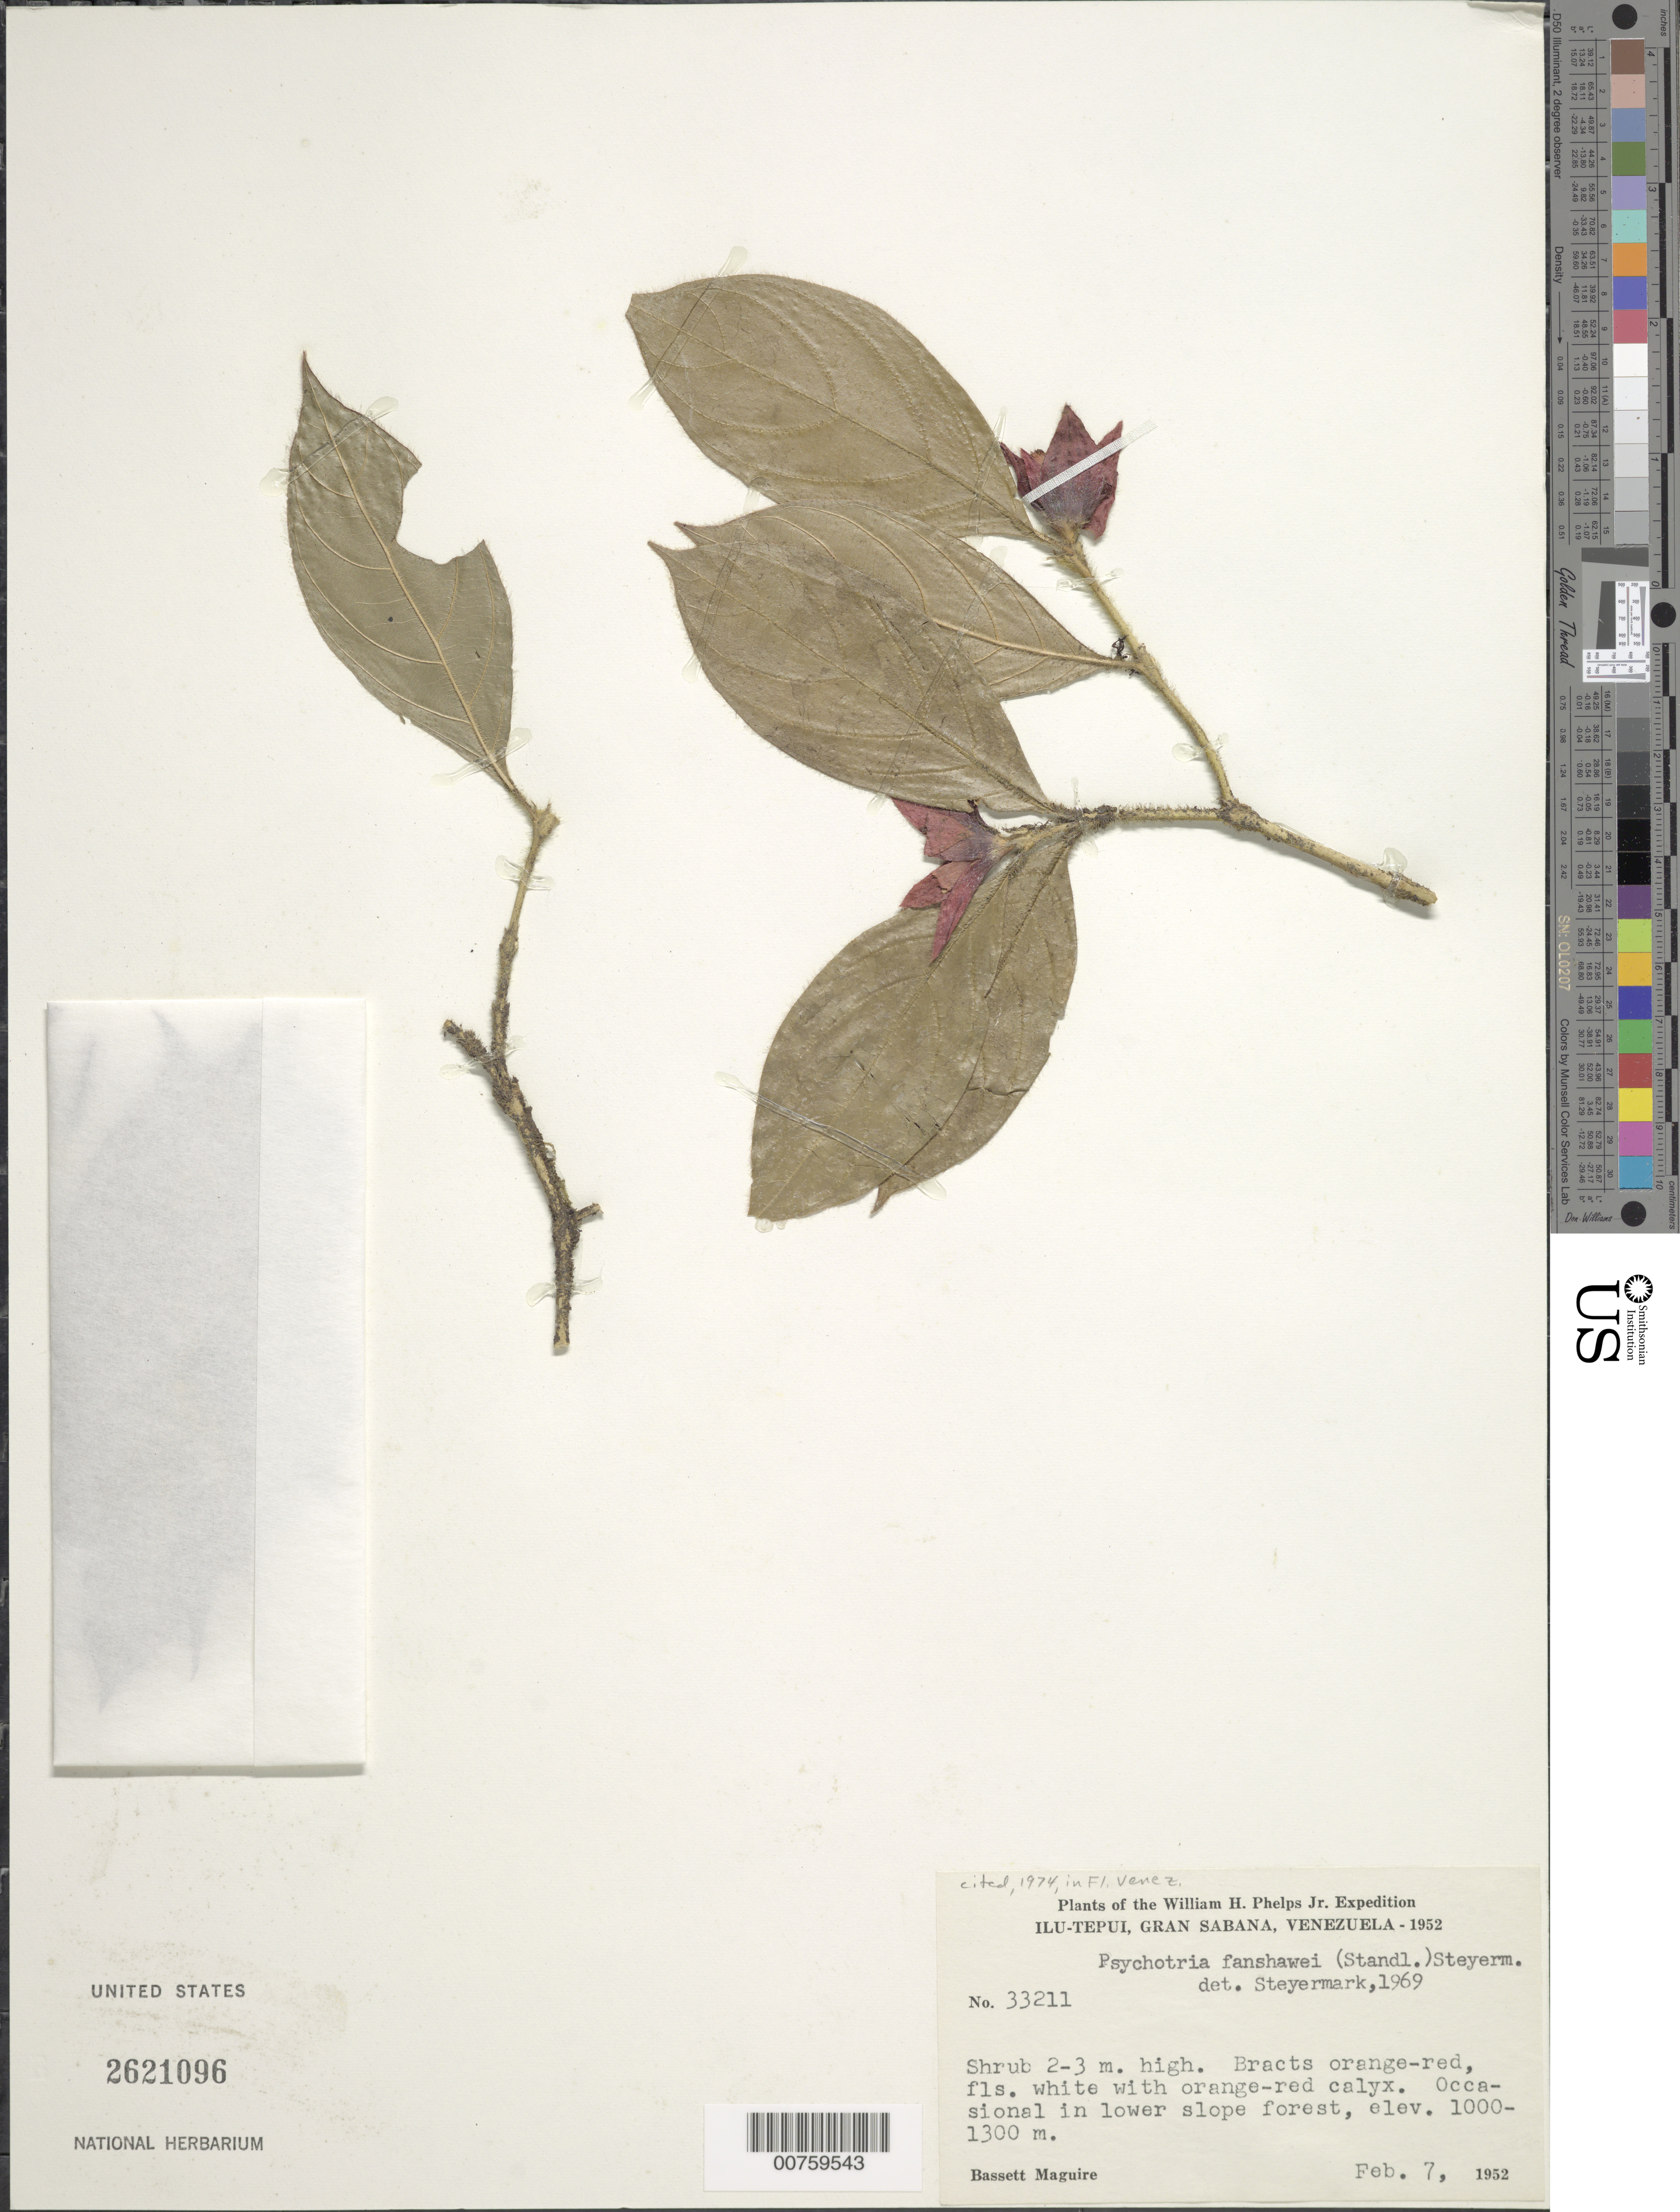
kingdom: Plantae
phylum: Tracheophyta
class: Magnoliopsida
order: Gentianales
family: Rubiaceae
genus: Palicourea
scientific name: Palicourea fanshawei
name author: (Standl.) Delprete & J.H. Kirkbr.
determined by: Kirkbride, Joseph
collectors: B. Maguire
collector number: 33211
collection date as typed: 7-Feb-52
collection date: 1952-02-07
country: Venezuela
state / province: Bolívar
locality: Gran Sabana, NW base of Ilu-tepuí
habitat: Lower slope forest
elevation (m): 1000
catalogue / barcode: US 2621096